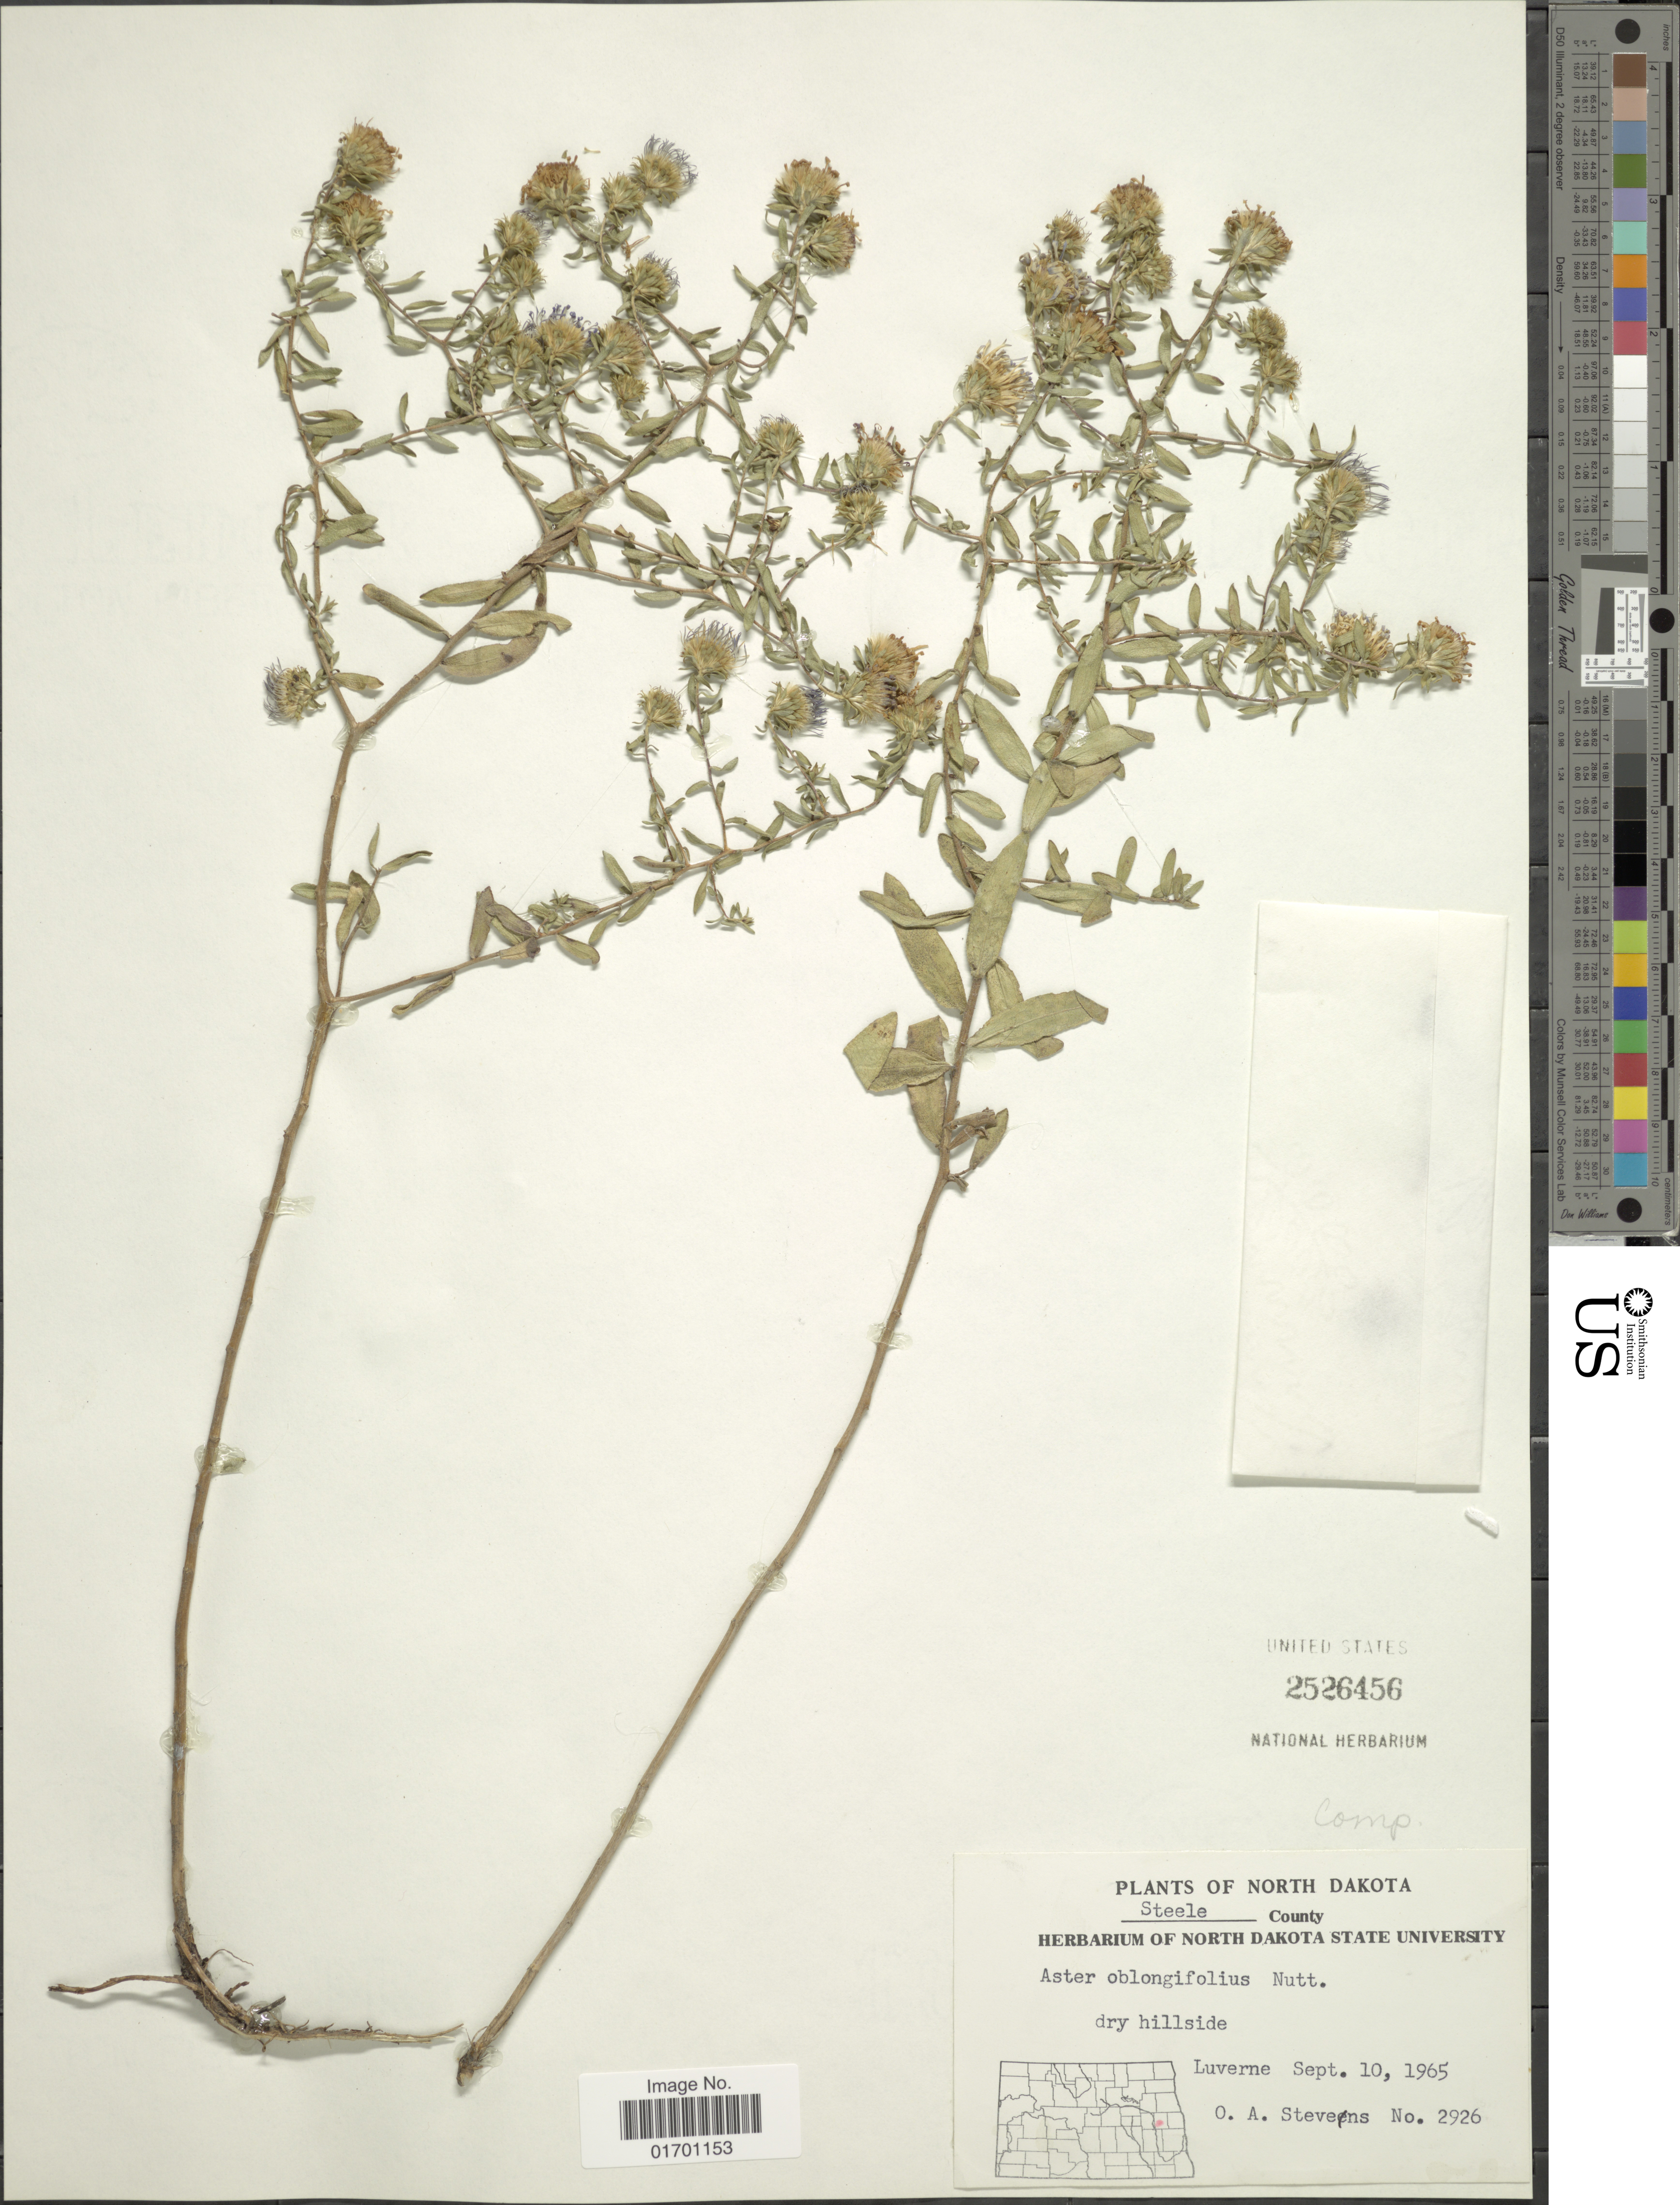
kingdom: Plantae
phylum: Tracheophyta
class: Magnoliopsida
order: Asterales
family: Asteraceae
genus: Symphyotrichum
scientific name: Symphyotrichum oblongifolium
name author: (Nutt.) G.L. Nesom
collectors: O. A. Stevens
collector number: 2926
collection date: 1965-09-10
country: United States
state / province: North Dakota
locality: Steele County, dry hillside, Luverne.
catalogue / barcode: US 2526456